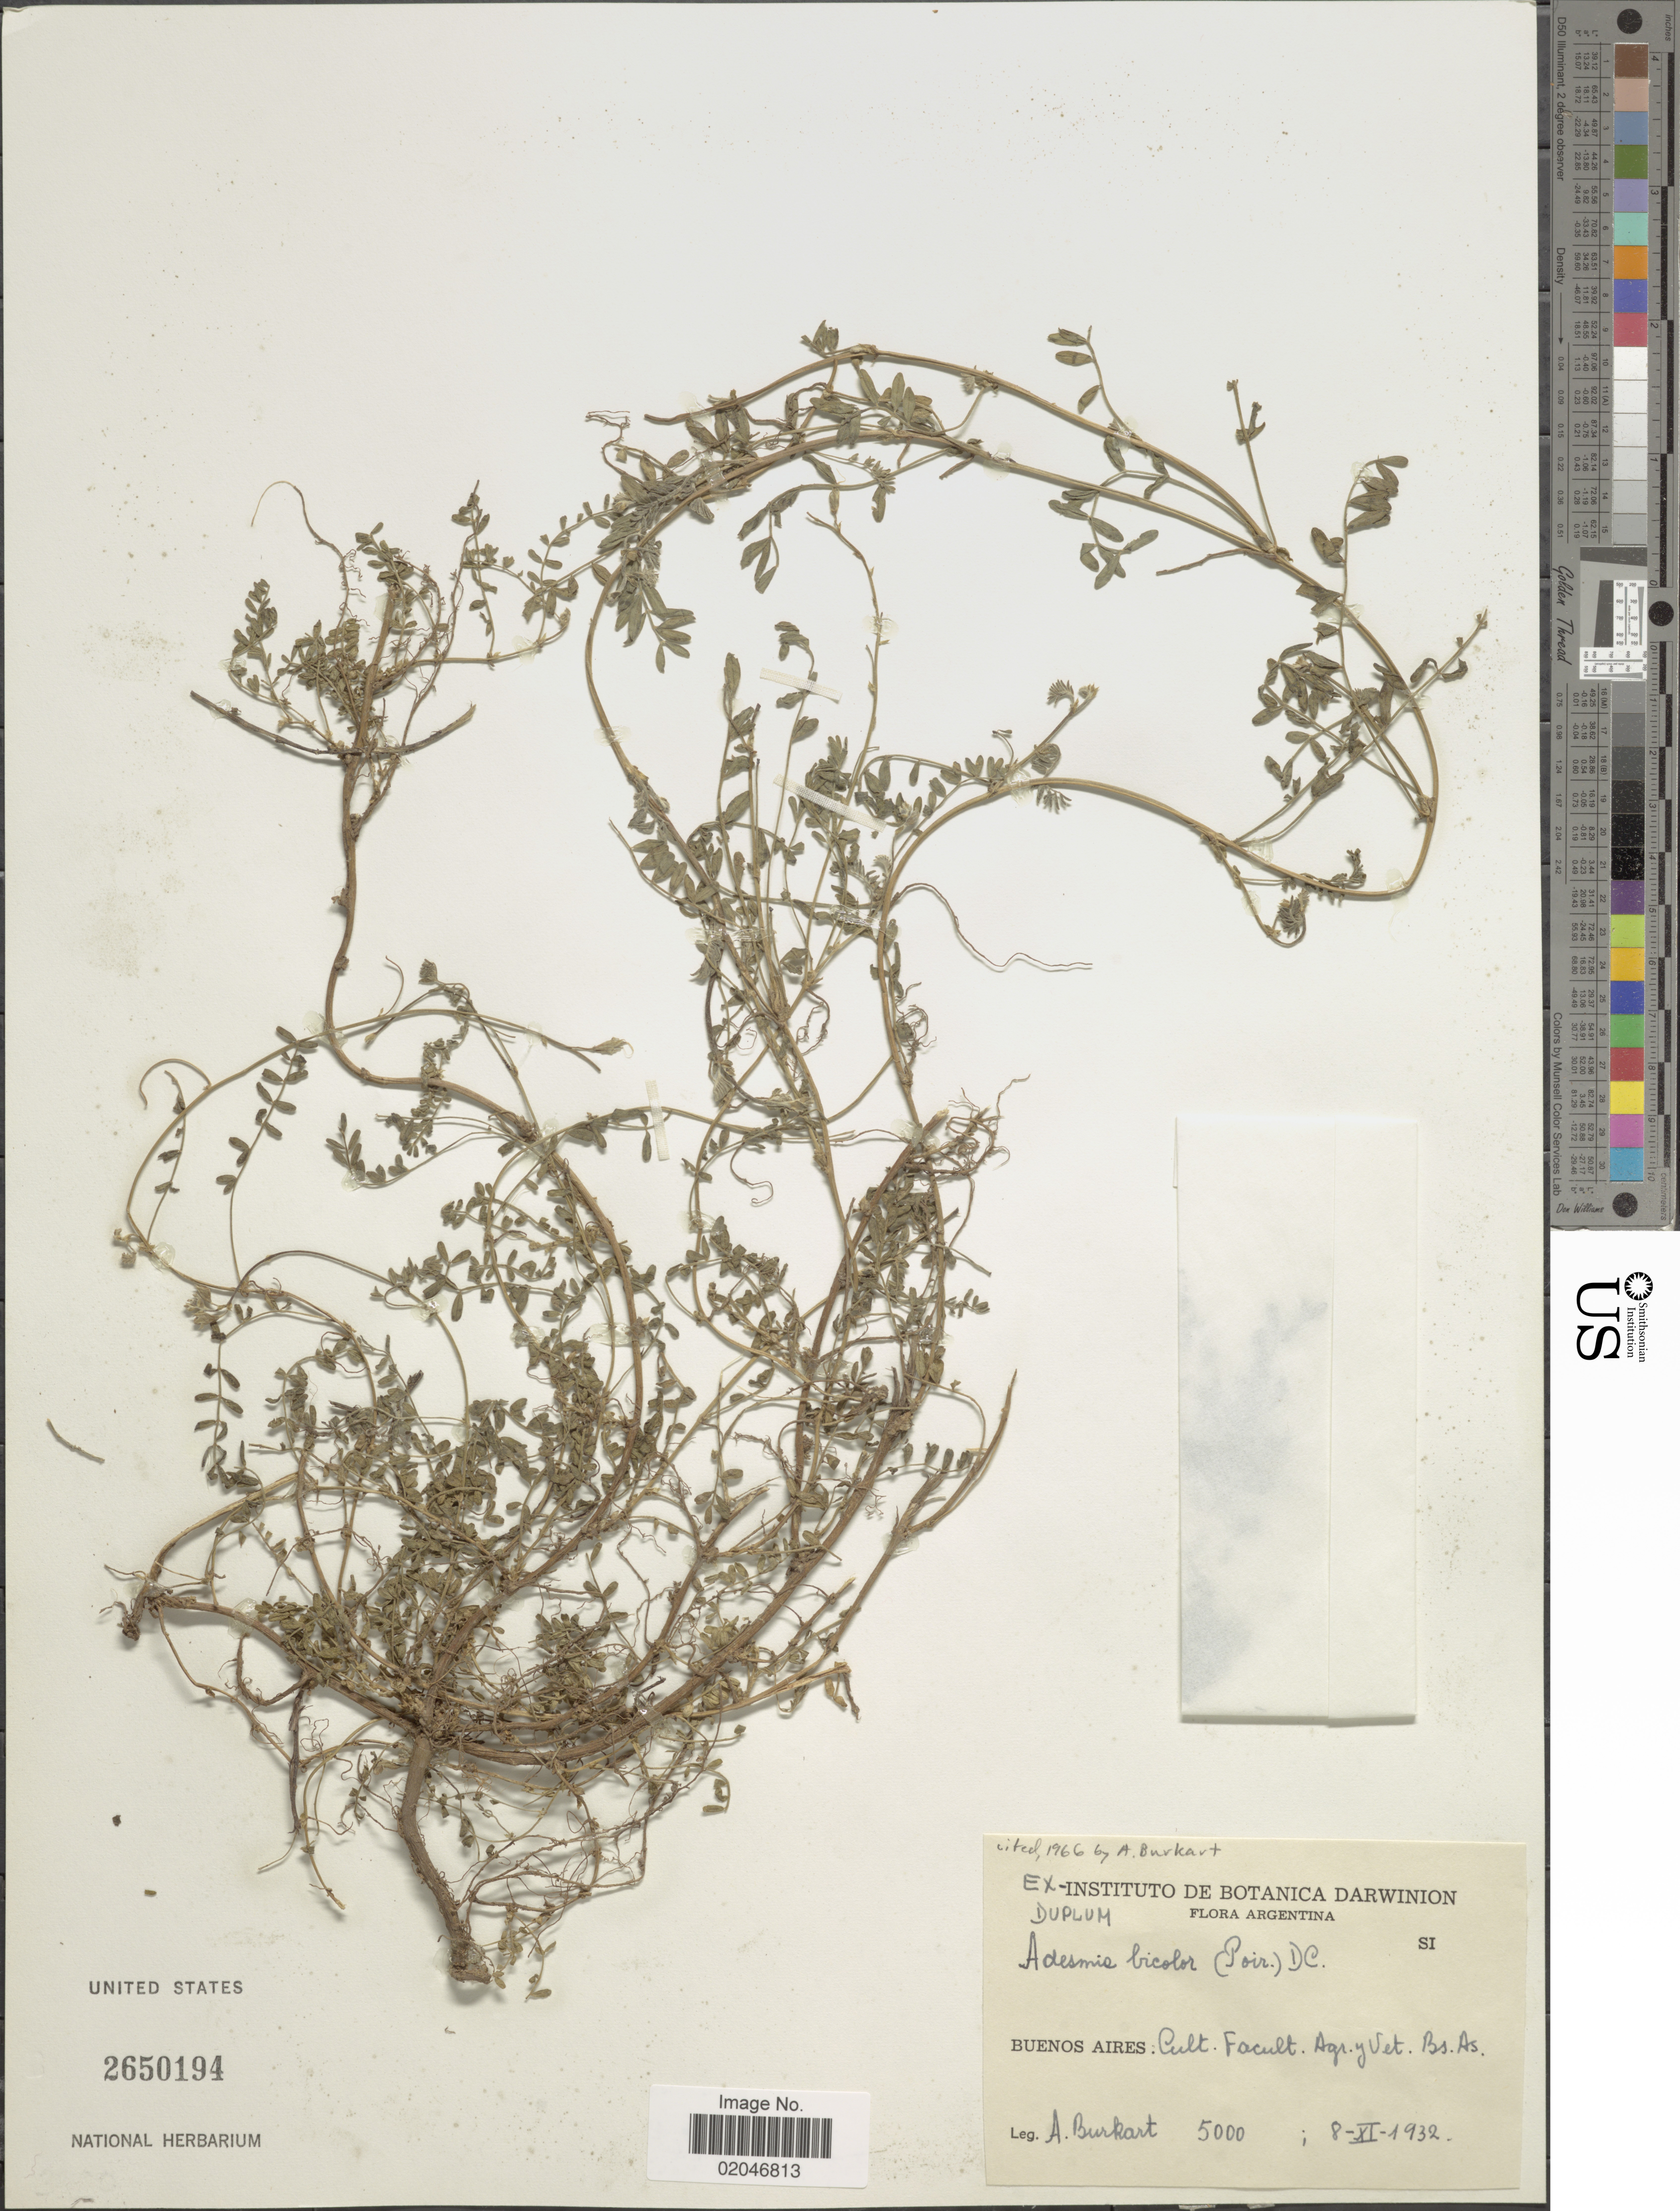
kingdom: Plantae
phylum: Tracheophyta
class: Magnoliopsida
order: Fabales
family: Fabaceae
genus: Adesmia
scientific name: Adesmia bicolor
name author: (Poir.) DC.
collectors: A. E. Burkart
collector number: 5000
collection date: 1932-11-08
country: Argentina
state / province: Buenos Aires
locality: Cult. Facult. Agr. y Vet. Bs. As.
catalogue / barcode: US 2650194